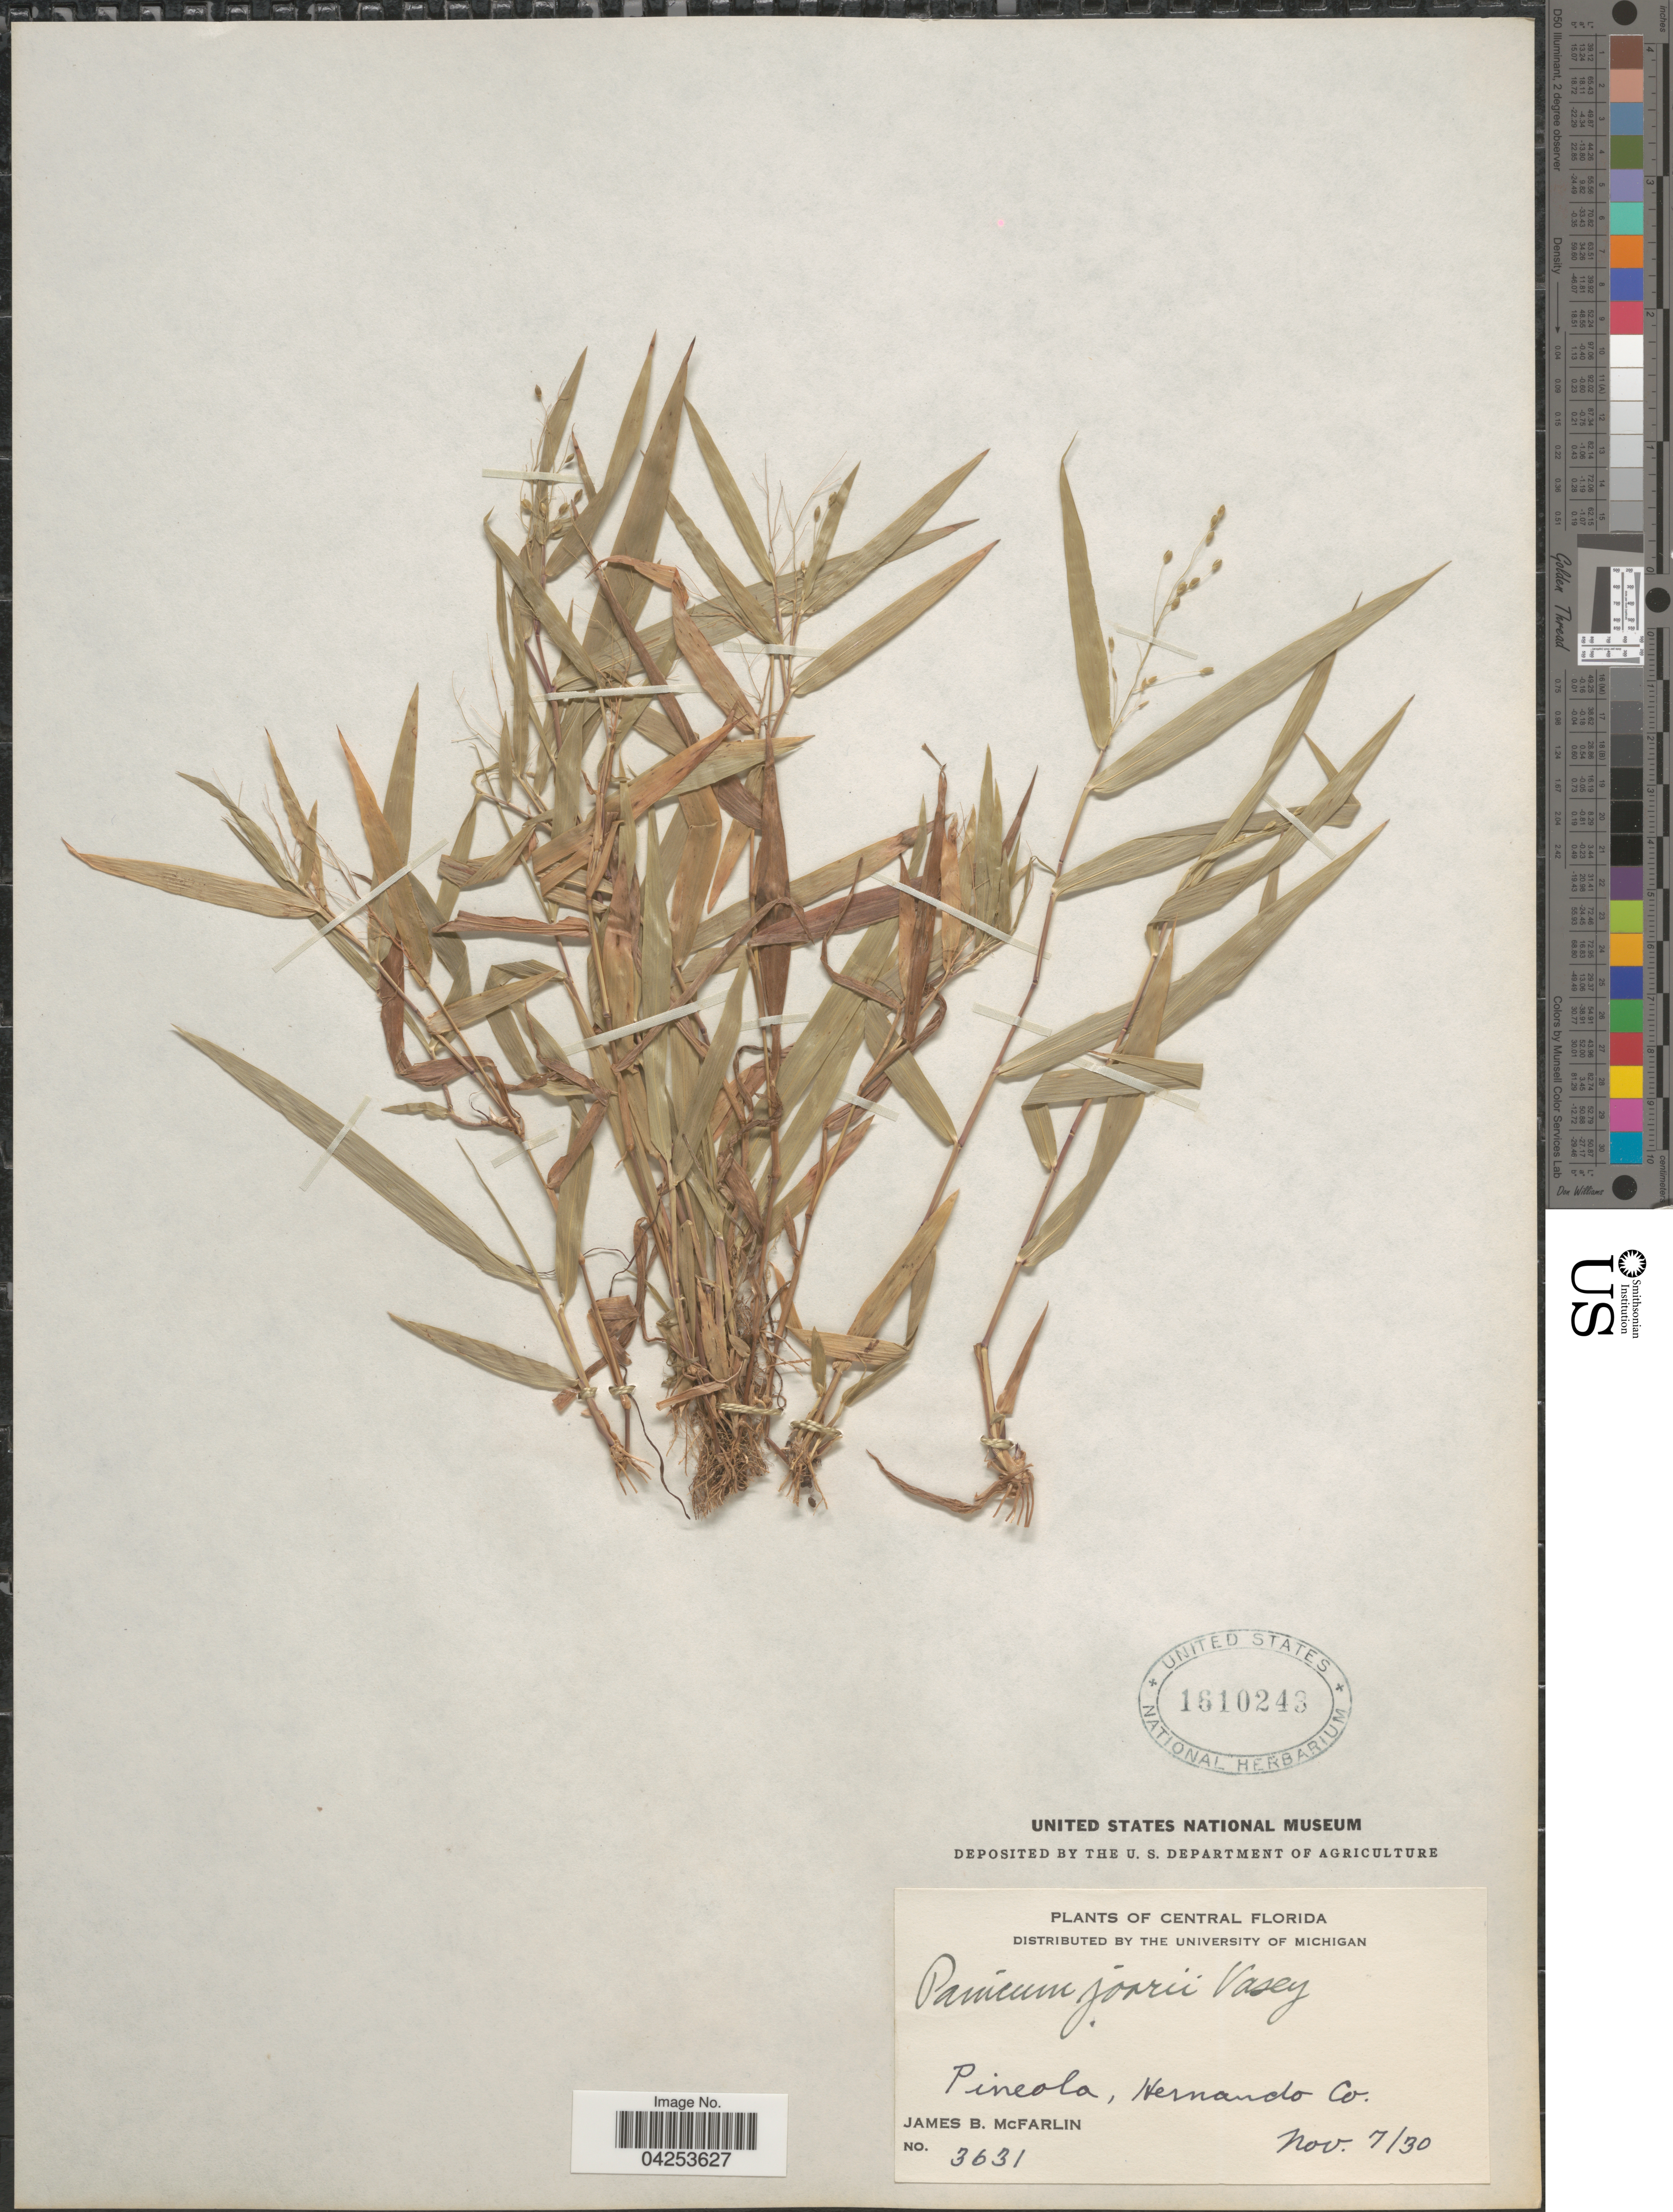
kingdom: Plantae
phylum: Tracheophyta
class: Liliopsida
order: Poales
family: Poaceae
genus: Dichanthelium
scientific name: Dichanthelium commutatum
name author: (Schult.) Gould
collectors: J. McFarlin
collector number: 3631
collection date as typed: Transcribed d/m/y: 7/11/30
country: United States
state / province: Florida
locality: Central Florida. Pineola, Hernando Co.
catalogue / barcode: US 1610243